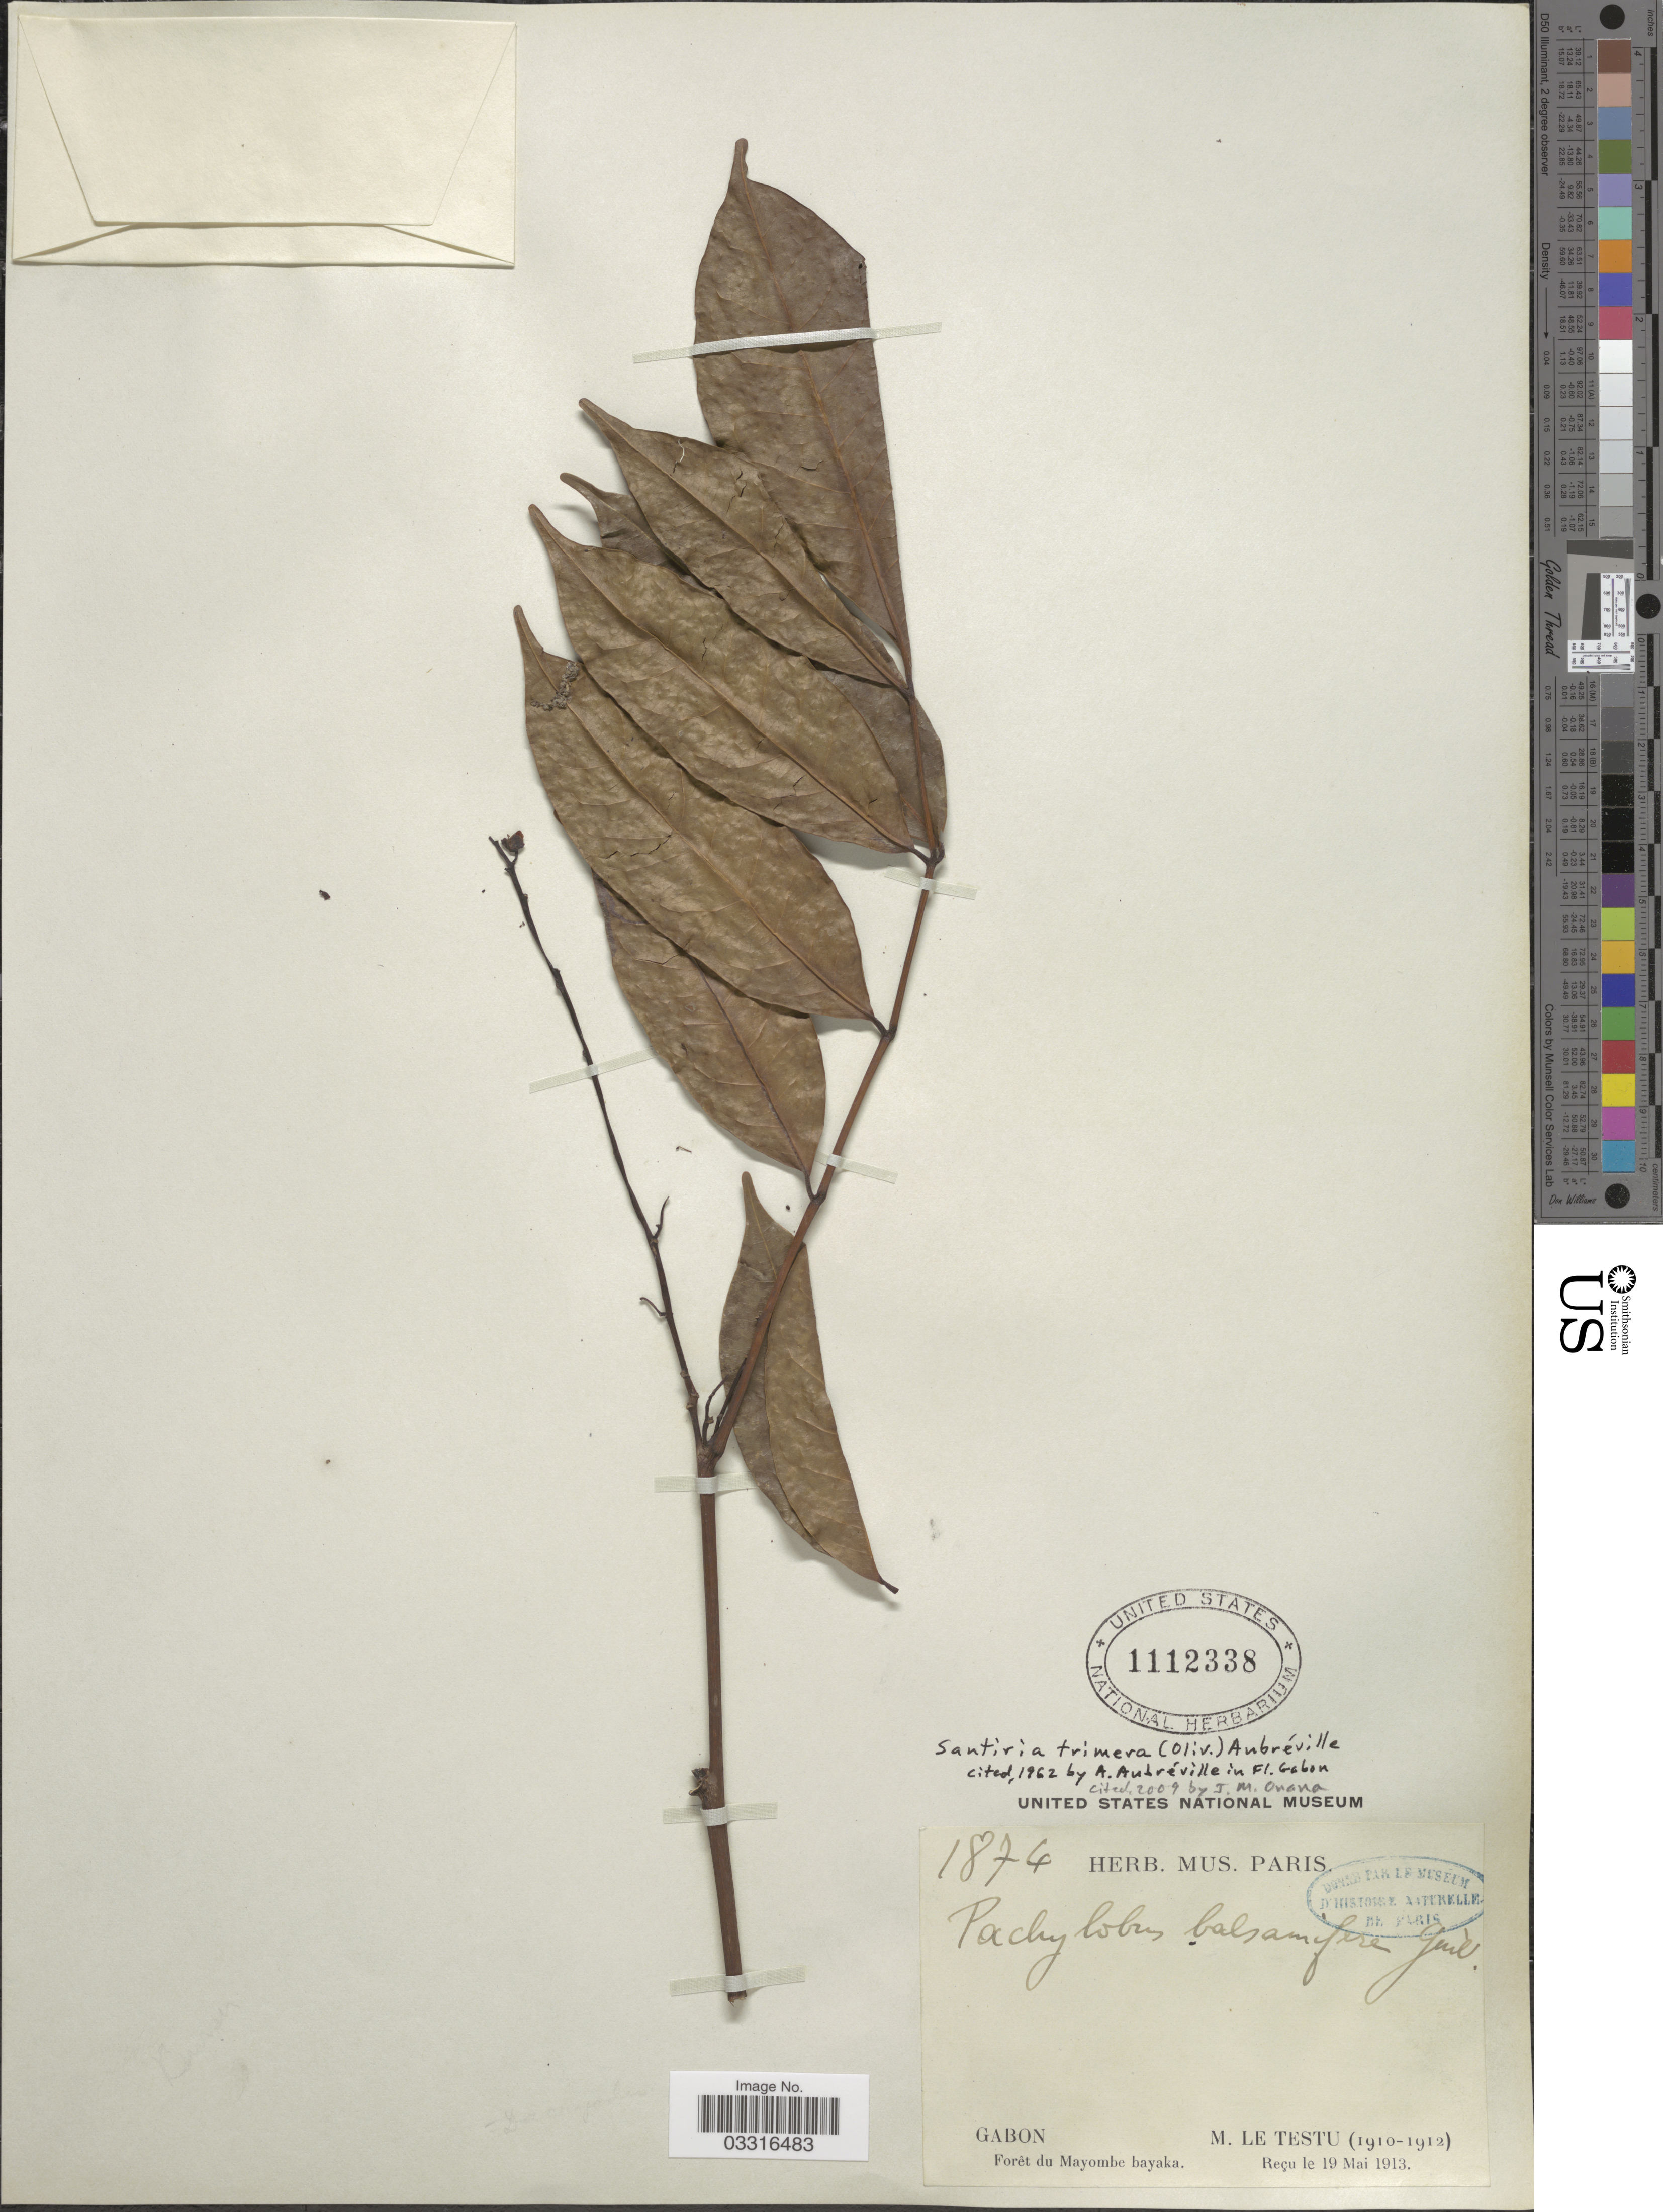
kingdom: Plantae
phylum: Tracheophyta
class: Magnoliopsida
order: Sapindales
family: Burseraceae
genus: Santiria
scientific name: Santiria trimera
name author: (Oliv.) Aubrév.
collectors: M. Le Testu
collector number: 1874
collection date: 1910/1912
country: Gabon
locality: Forêt du Mayombe bayaka.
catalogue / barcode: US 1112338